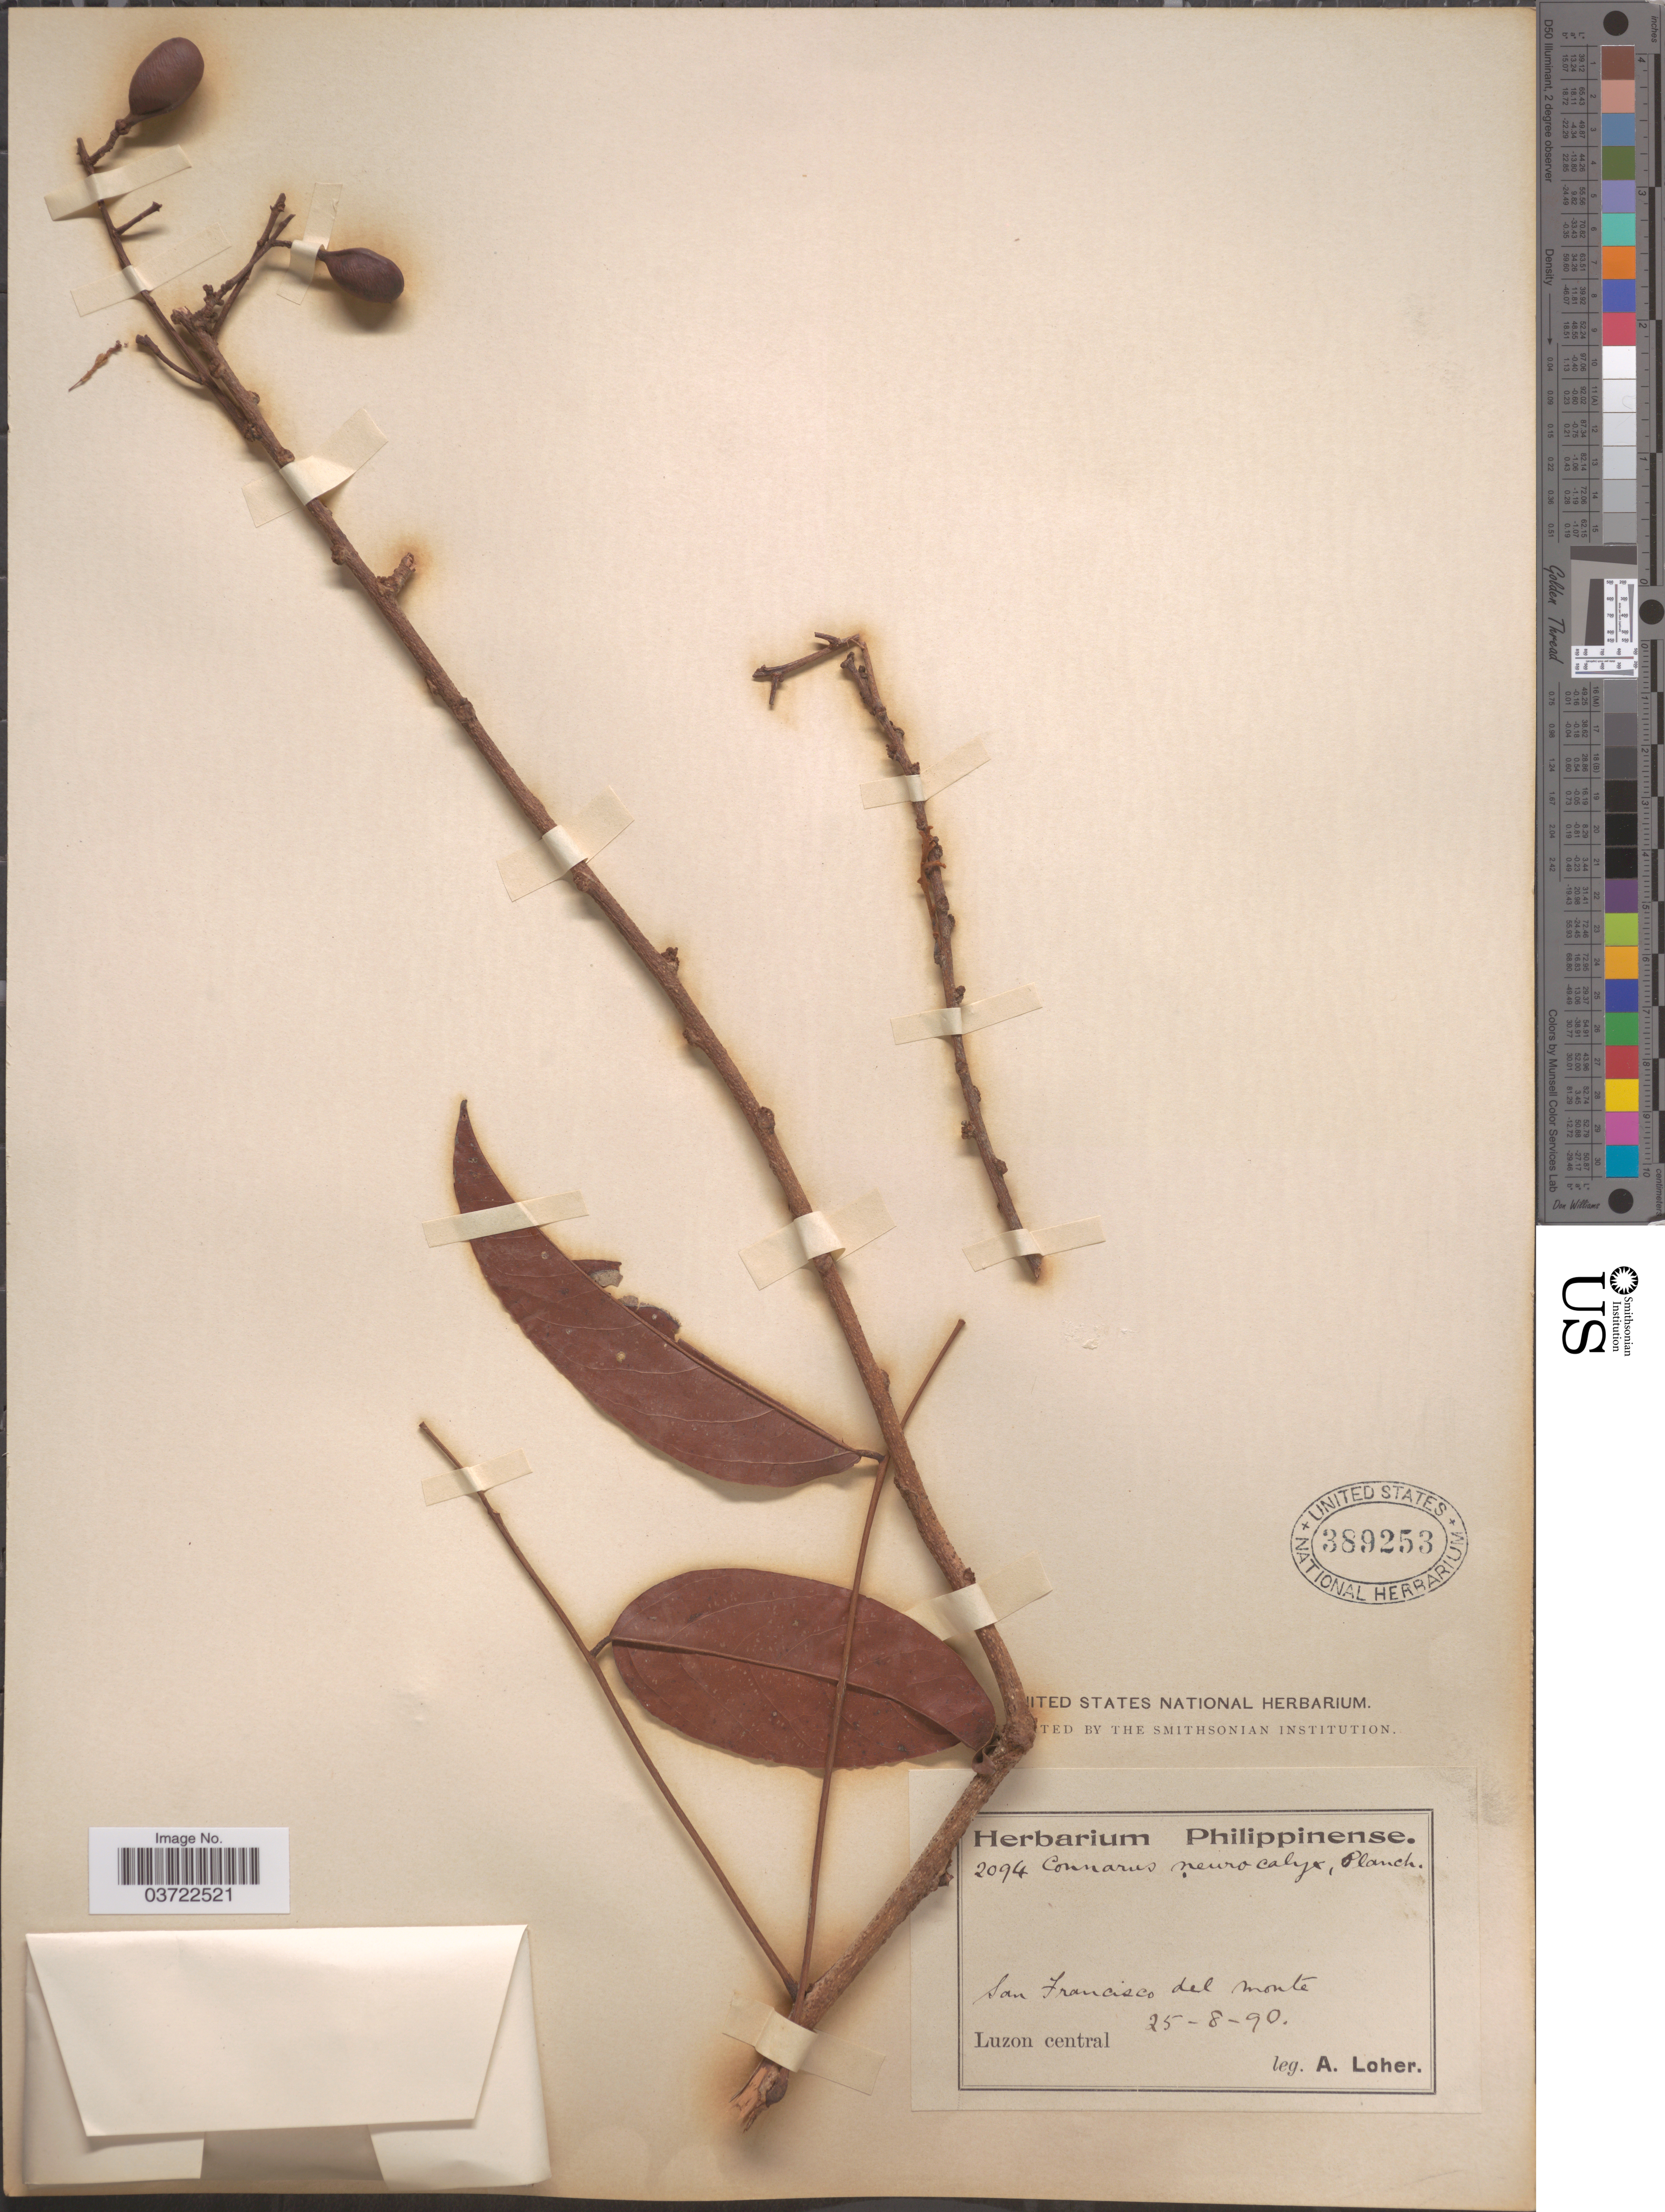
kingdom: Plantae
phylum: Tracheophyta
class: Magnoliopsida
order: Oxalidales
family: Connaraceae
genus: Connarus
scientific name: Connarus neurocalyx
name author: Planch.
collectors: A. Loher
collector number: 2094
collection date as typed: Transcribed d/m/y: 25/8/90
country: Philippines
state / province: Central Luzon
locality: San Francisco del monte. Luzon central.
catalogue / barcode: US 389253